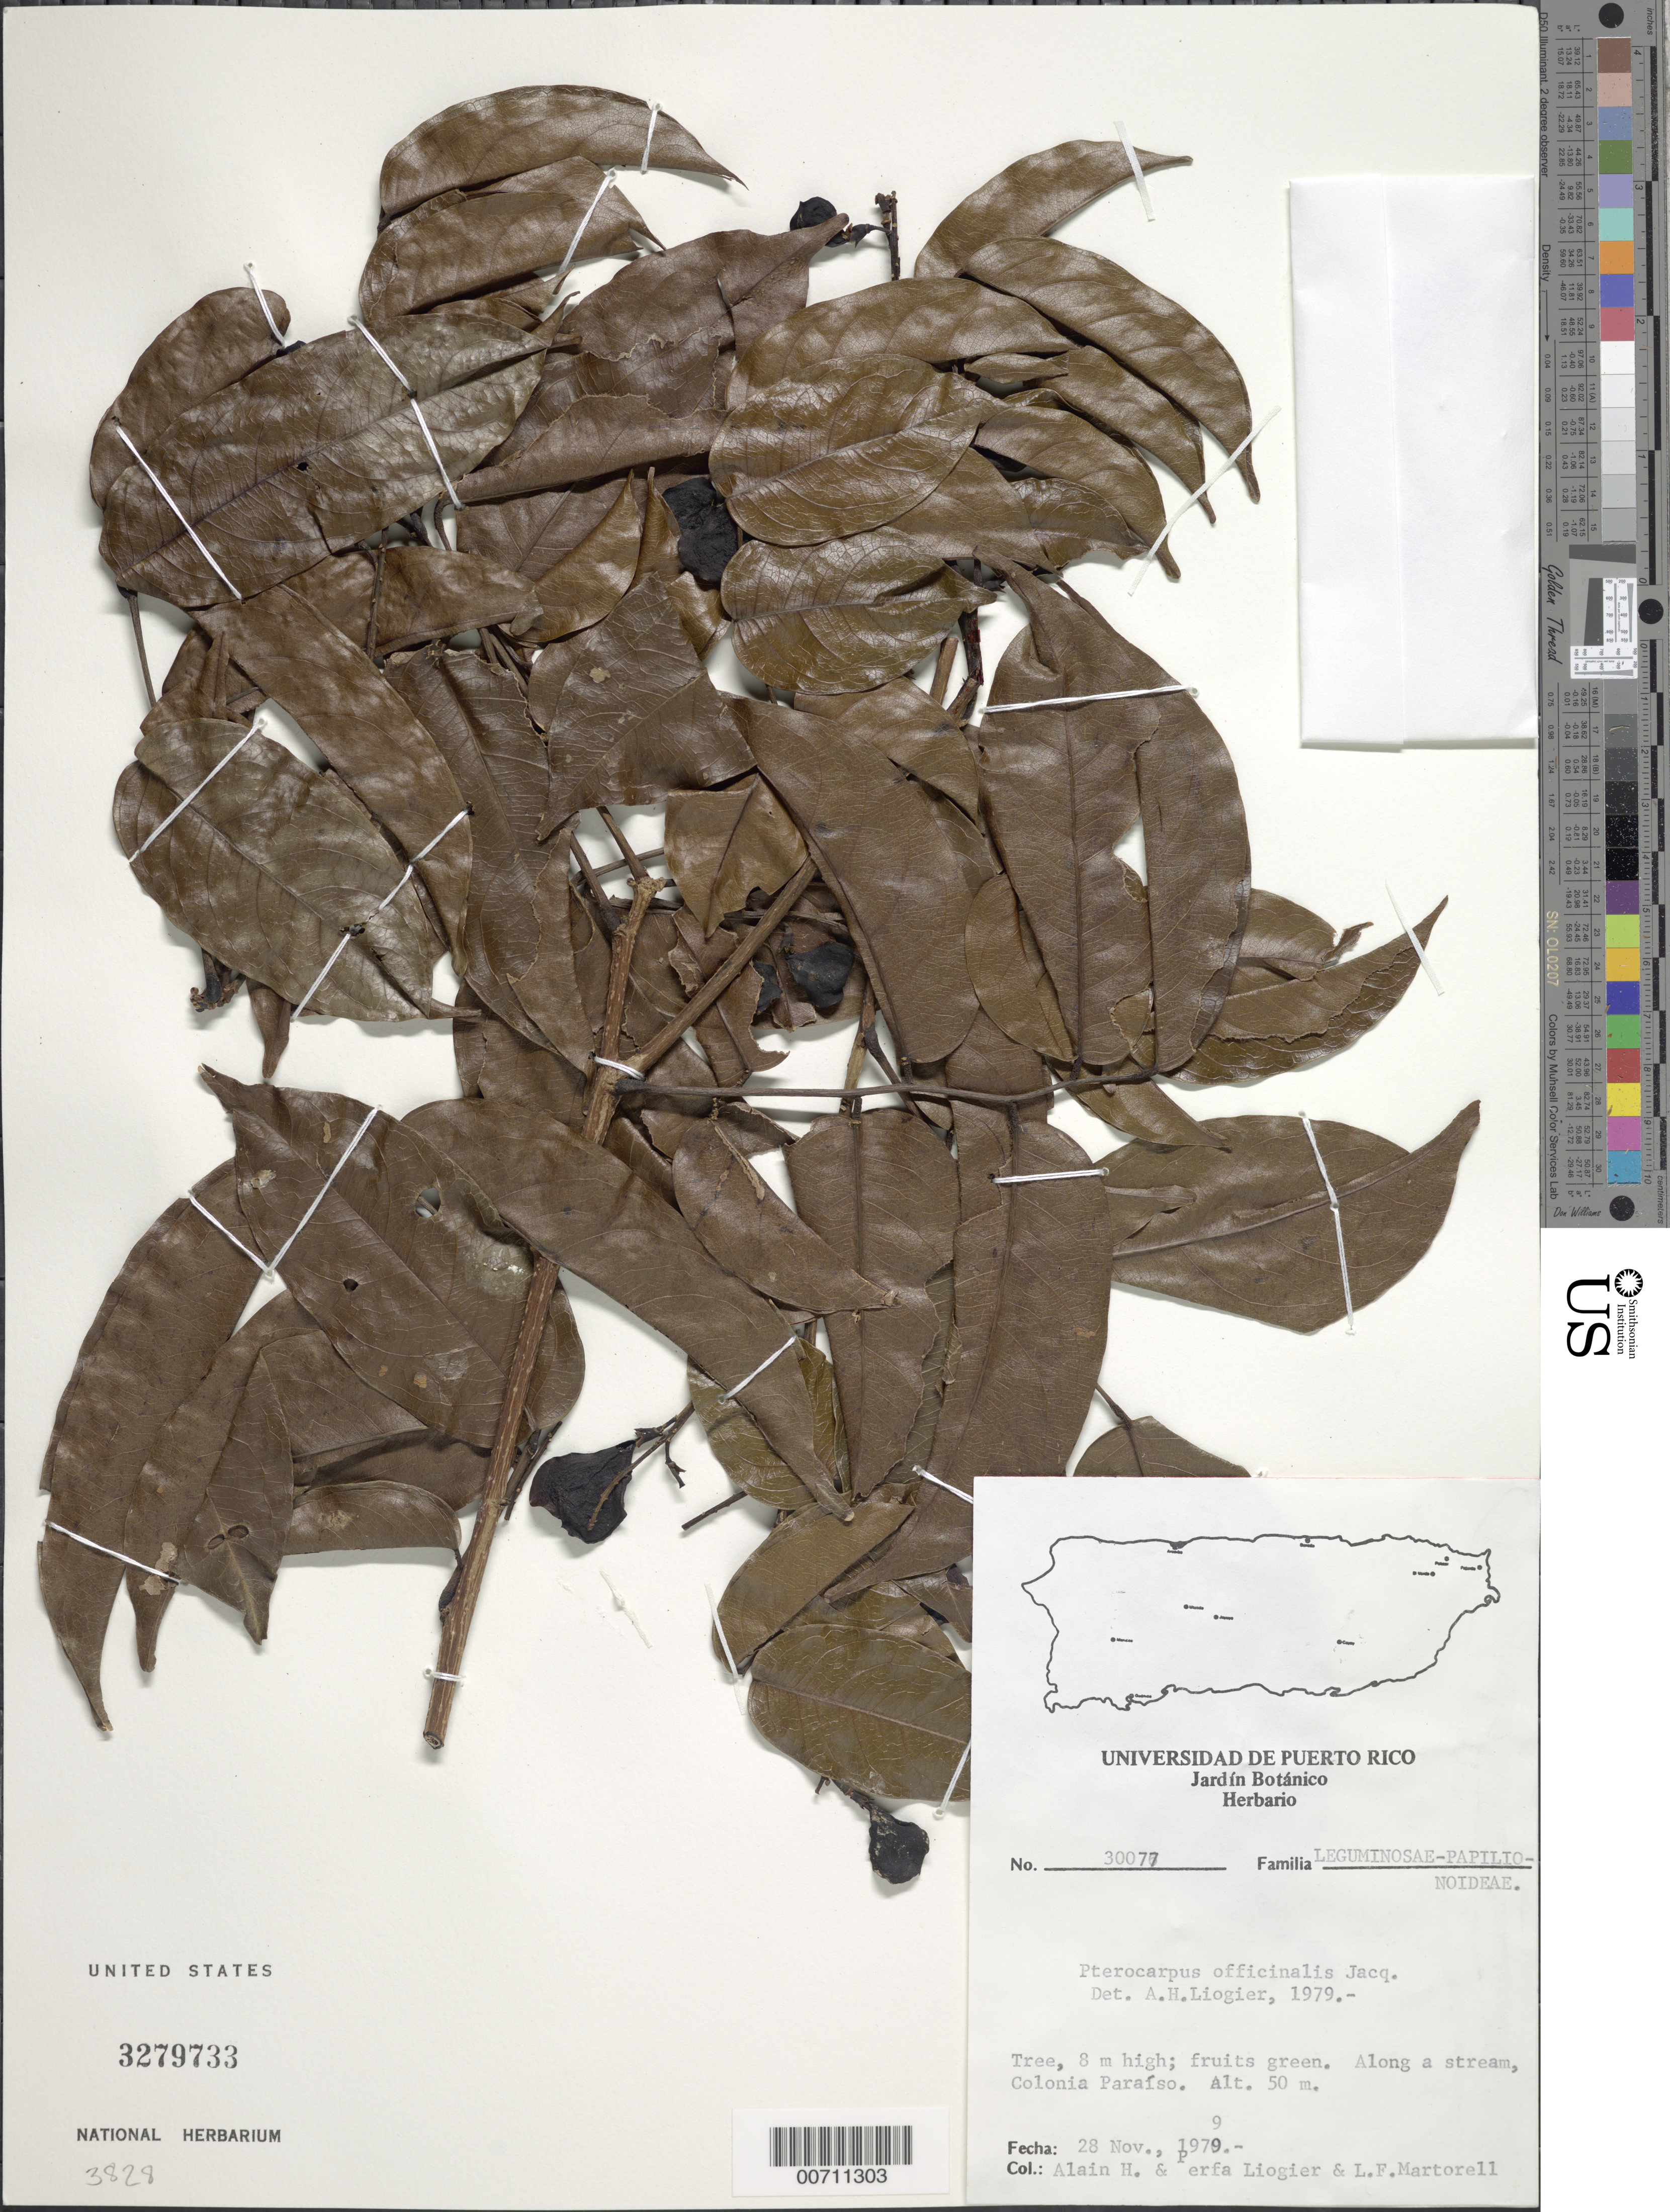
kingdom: Plantae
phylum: Tracheophyta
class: Magnoliopsida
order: Fabales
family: Fabaceae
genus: Pterocarpus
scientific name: Pterocarpus officinalis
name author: Jacq.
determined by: Liogier, Alain H.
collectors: A. H. Liogier, M. P. Liogier & L. Martorell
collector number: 30077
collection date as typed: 28 Nov 1979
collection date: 1979-11-28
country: Puerto Rico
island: Greater Antilles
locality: Colonia Paraiso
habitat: Along a stream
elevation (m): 50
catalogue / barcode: US 3279733